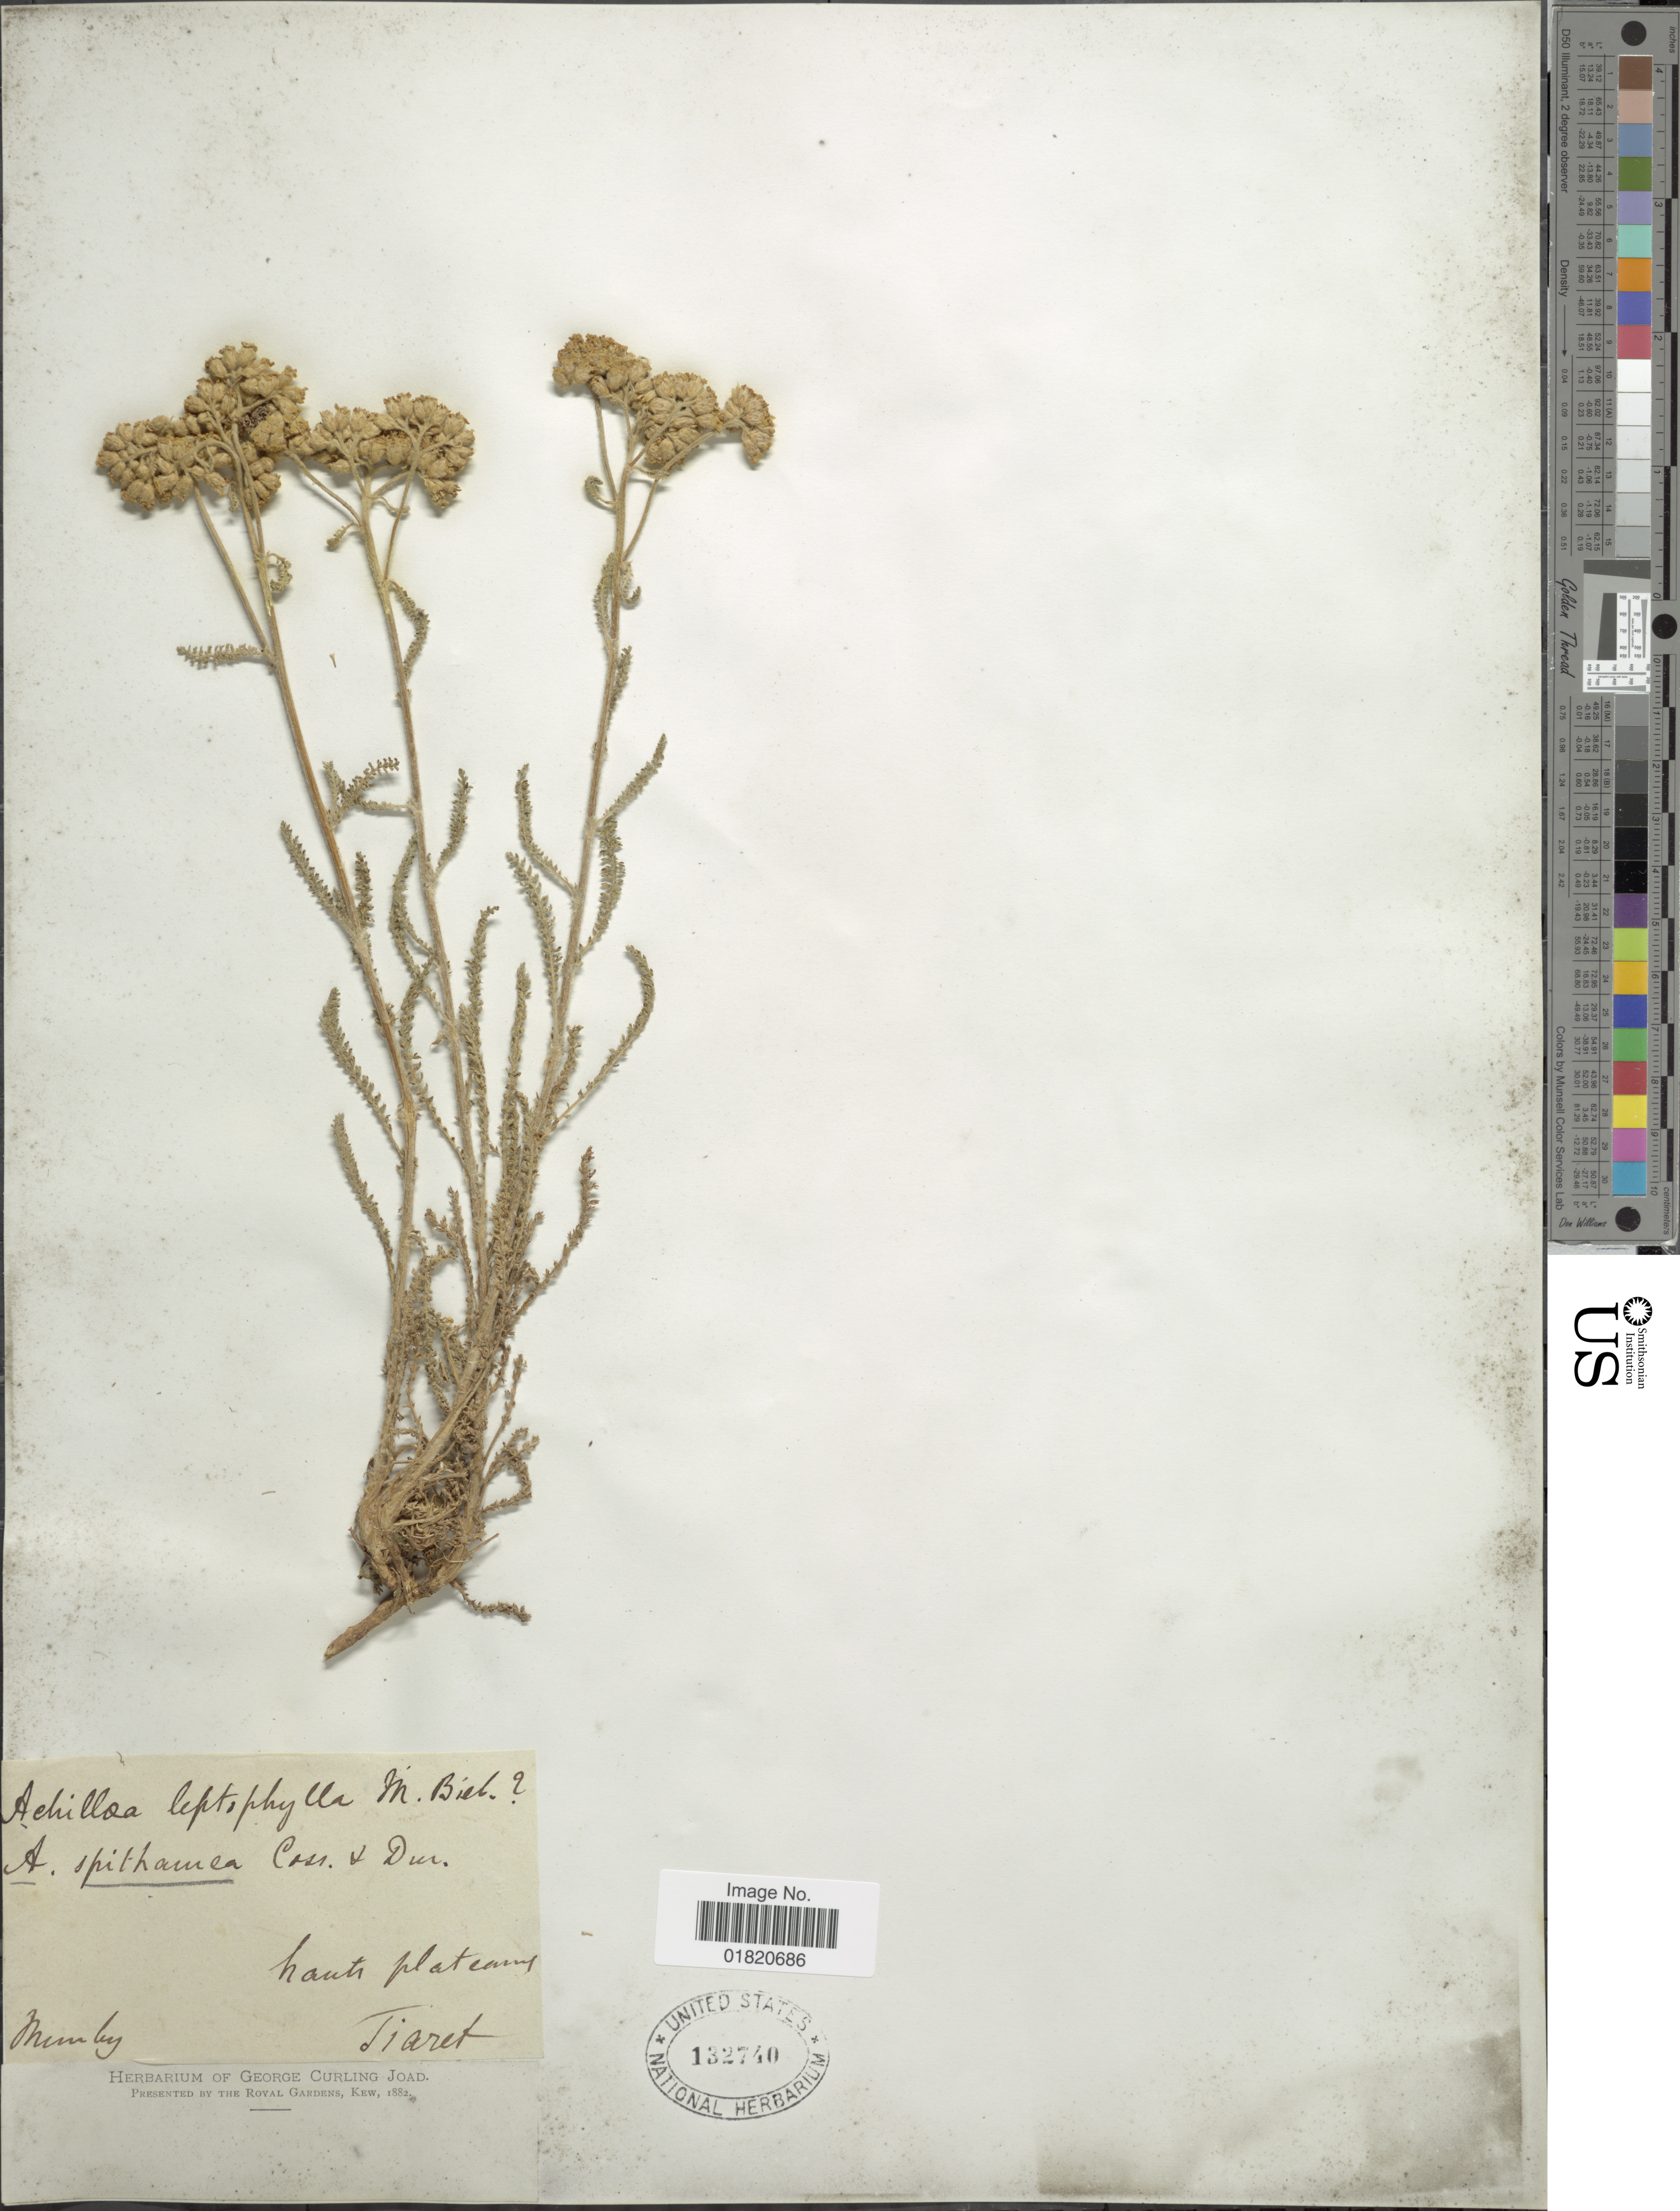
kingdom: Plantae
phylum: Tracheophyta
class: Magnoliopsida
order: Asterales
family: Asteraceae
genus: Achillea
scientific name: Achillea leptophylla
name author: M. Bieb.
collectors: Mimby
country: Algeria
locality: Hauts plateaux Tiaret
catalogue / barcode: US 132740